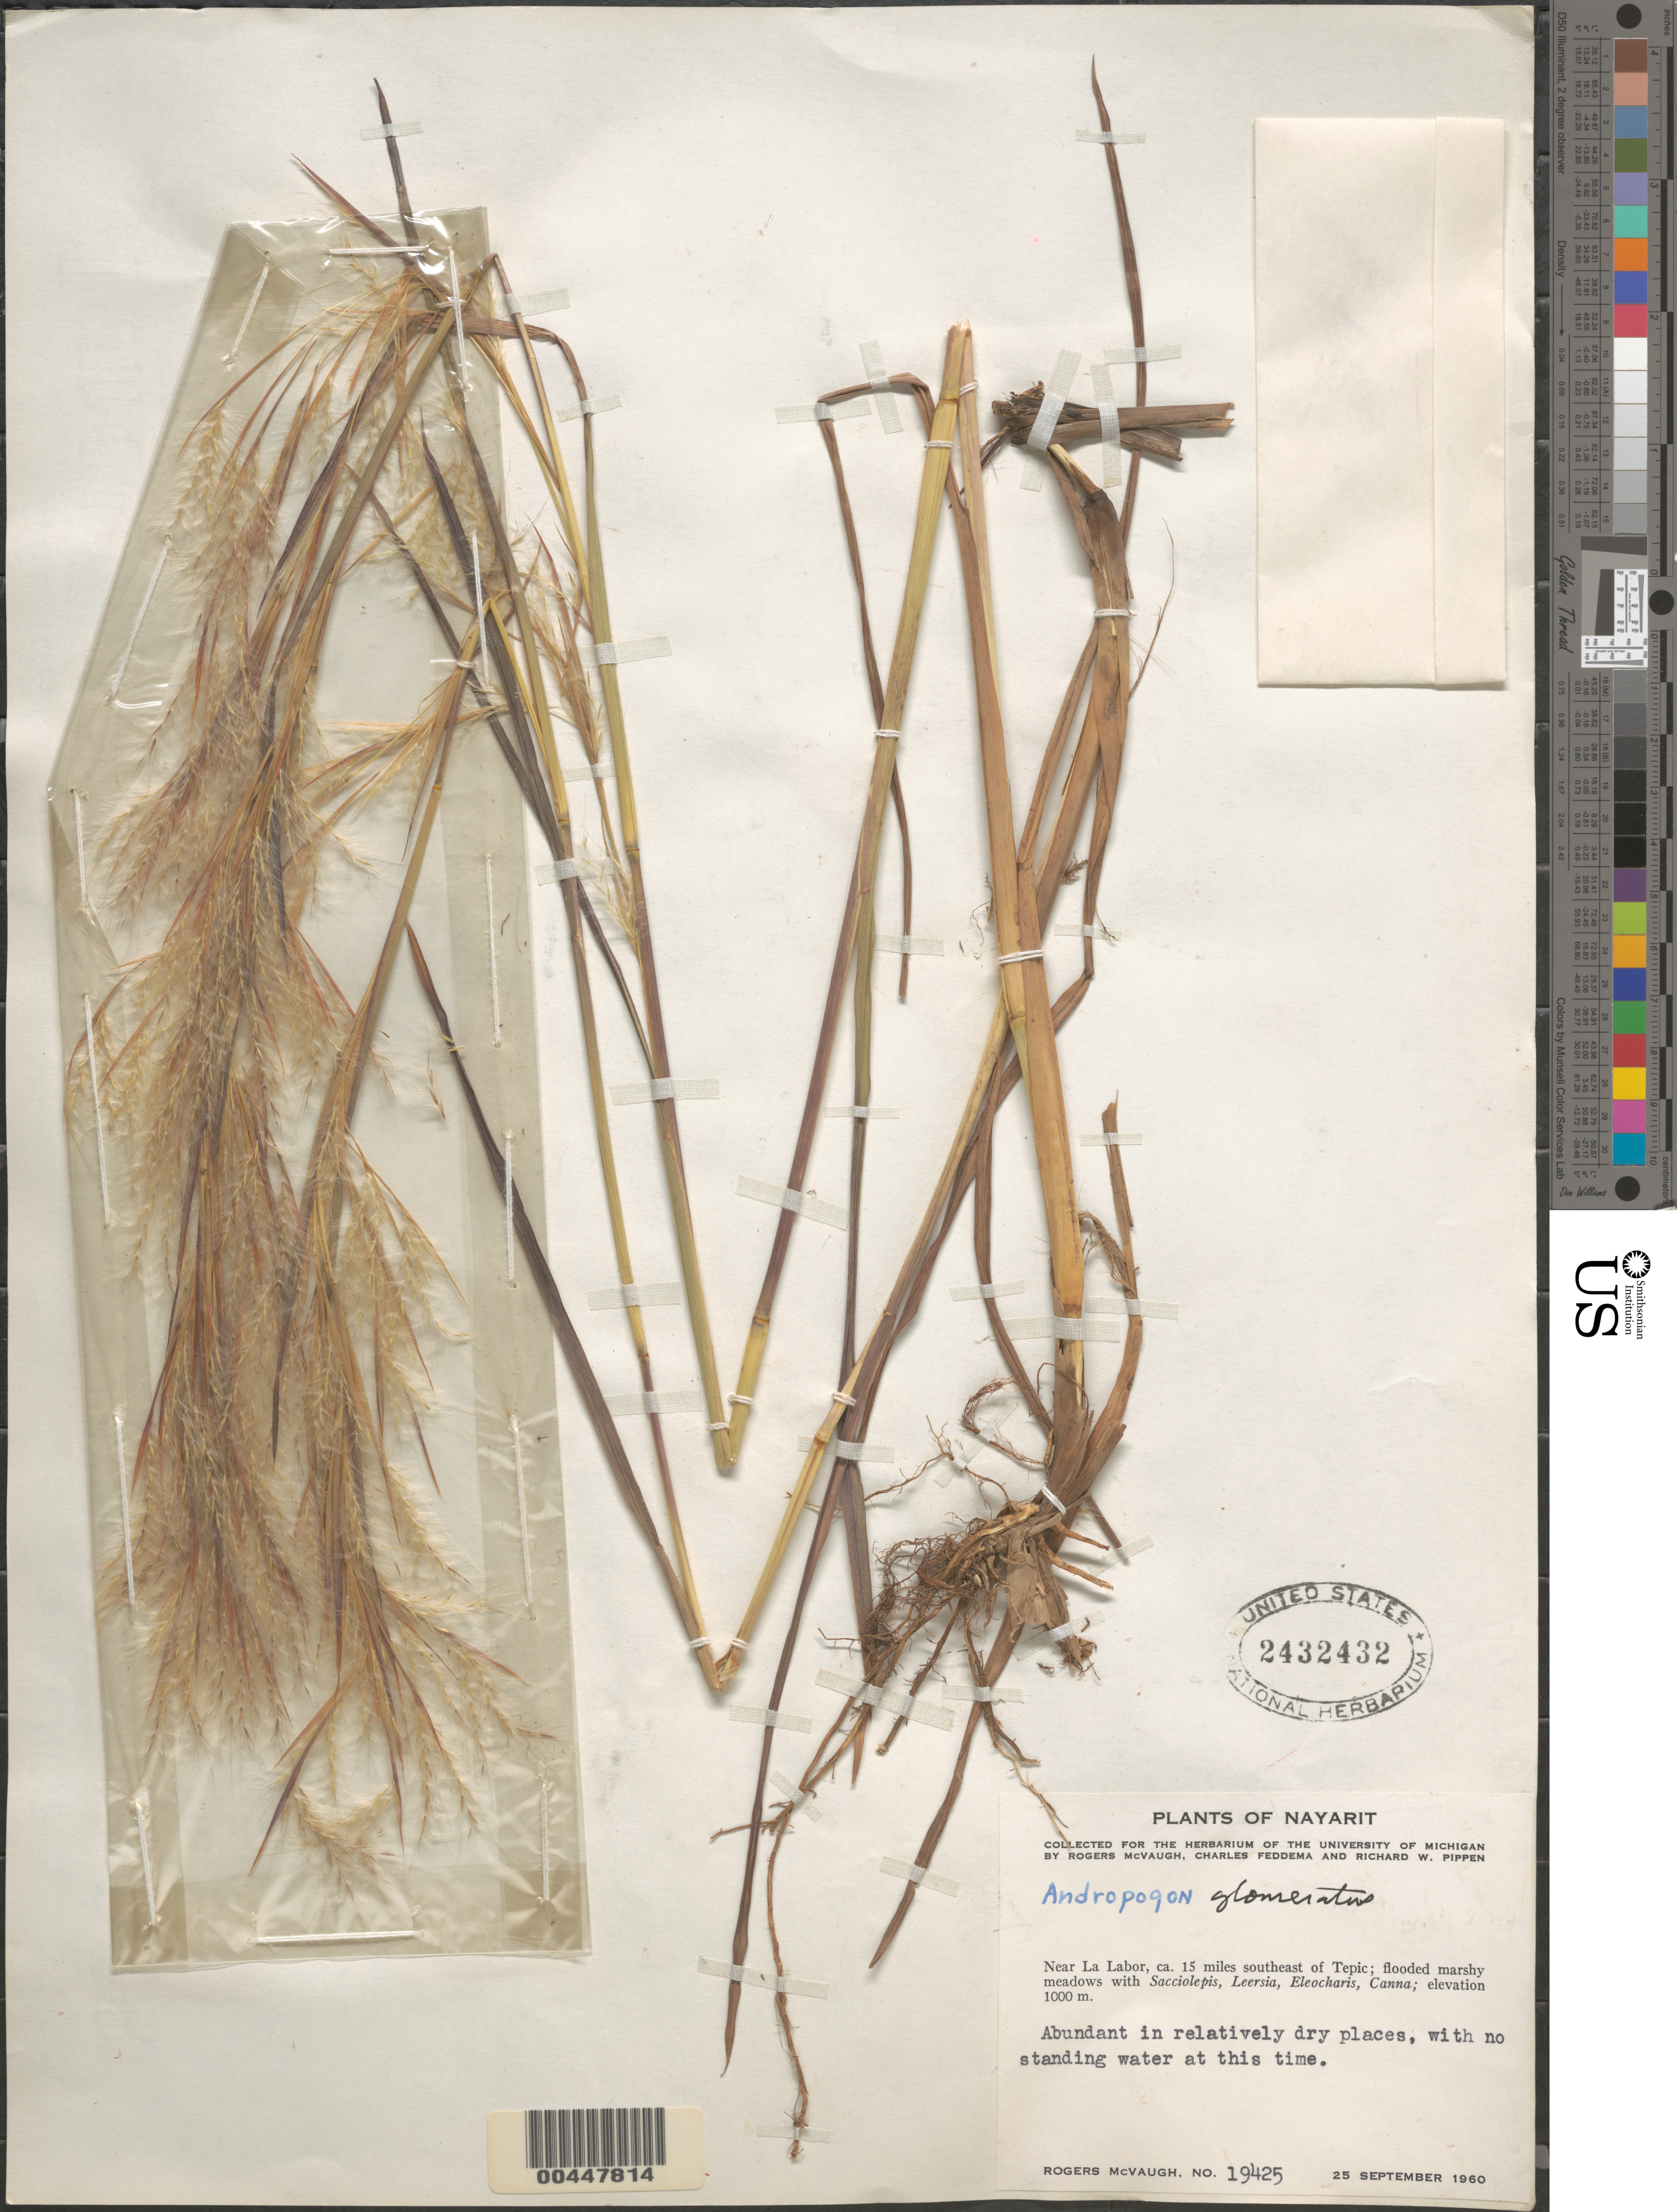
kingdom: Plantae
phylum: Tracheophyta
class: Liliopsida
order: Poales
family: Poaceae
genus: Andropogon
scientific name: Andropogon glomeratus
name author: (Walter) Britton, Stearns & Poggenb.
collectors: R. McVaugh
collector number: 19425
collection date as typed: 25 Sep 1960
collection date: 1960-09-25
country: Mexico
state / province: Nayarit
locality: Near La Labor, ca. 15 mi SE of Tepic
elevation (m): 1000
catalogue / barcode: US 2432432